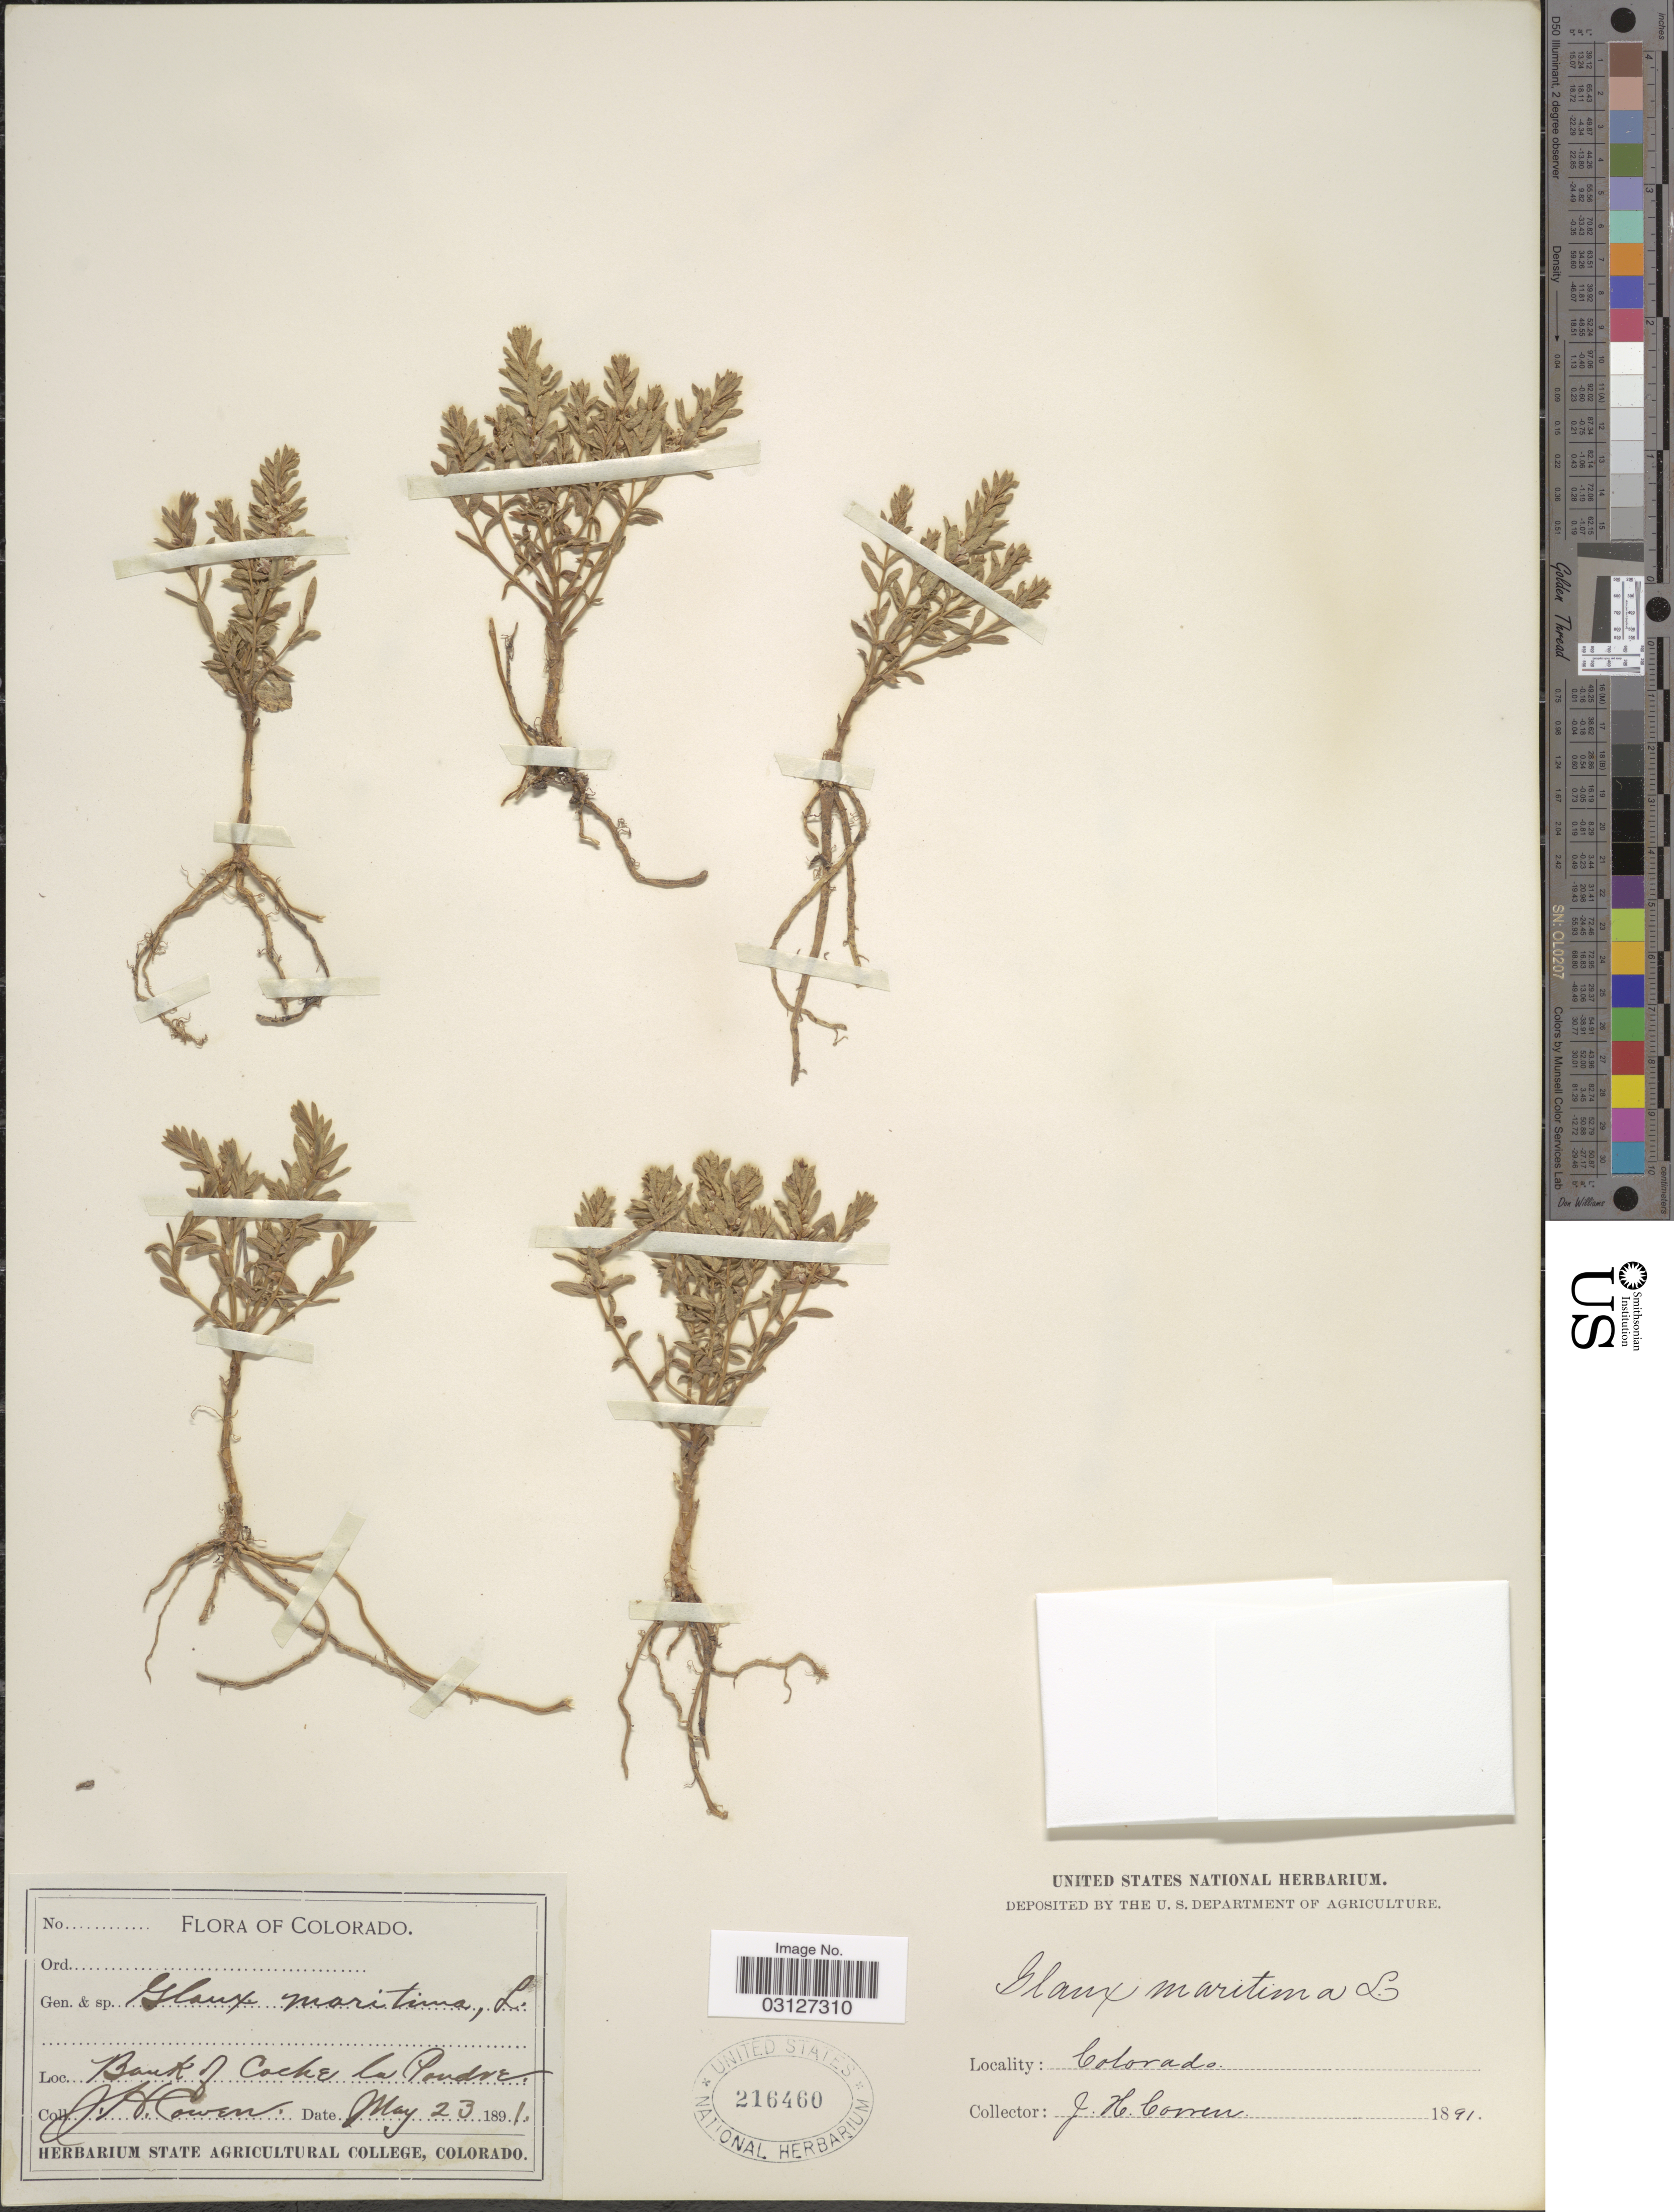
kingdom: Plantae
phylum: Tracheophyta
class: Magnoliopsida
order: Ericales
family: Primulaceae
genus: Glaux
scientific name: Glaux maritima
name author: L.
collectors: J. H. Cowen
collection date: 1891-05-23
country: United States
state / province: Colorado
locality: Bank of Cache La Poudre.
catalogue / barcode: US 216460